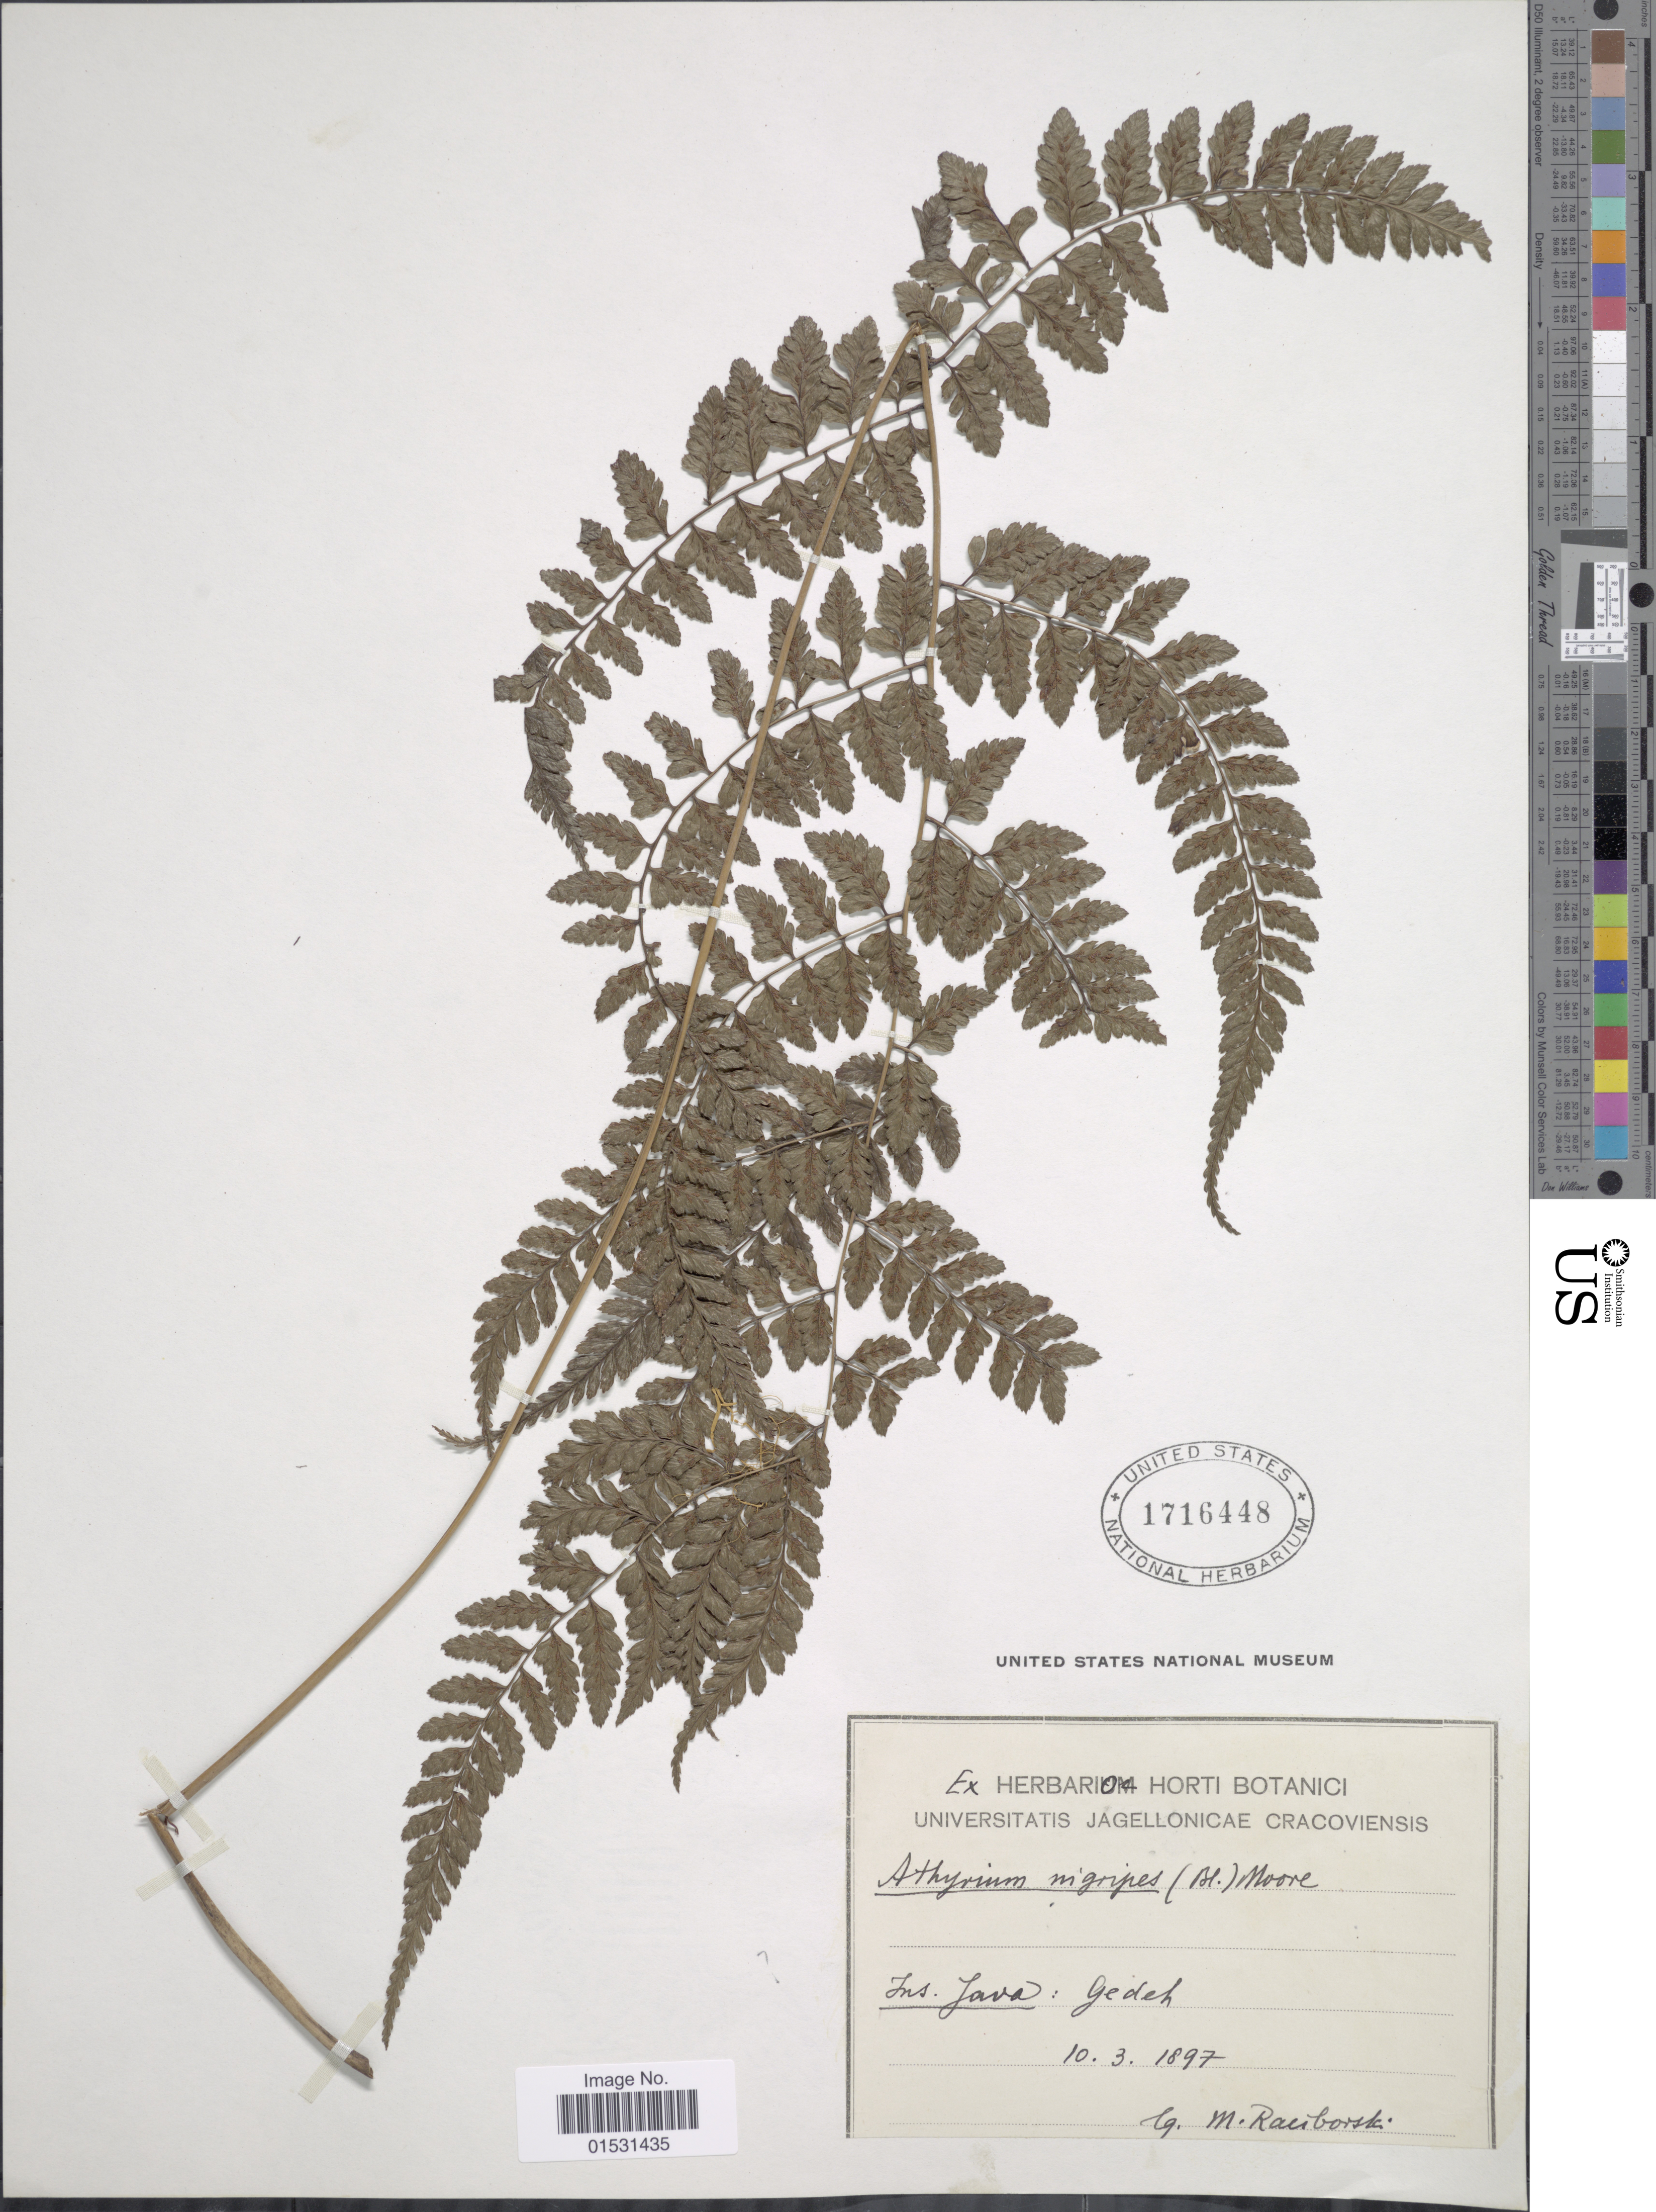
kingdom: Plantae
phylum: Tracheophyta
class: Polypodiopsida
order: Polypodiales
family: Athyriaceae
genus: Athyrium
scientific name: Athyrium nigripes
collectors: M. Raciborski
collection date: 1897-03-10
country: Indonesia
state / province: Java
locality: Gedeh.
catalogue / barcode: US 1716448